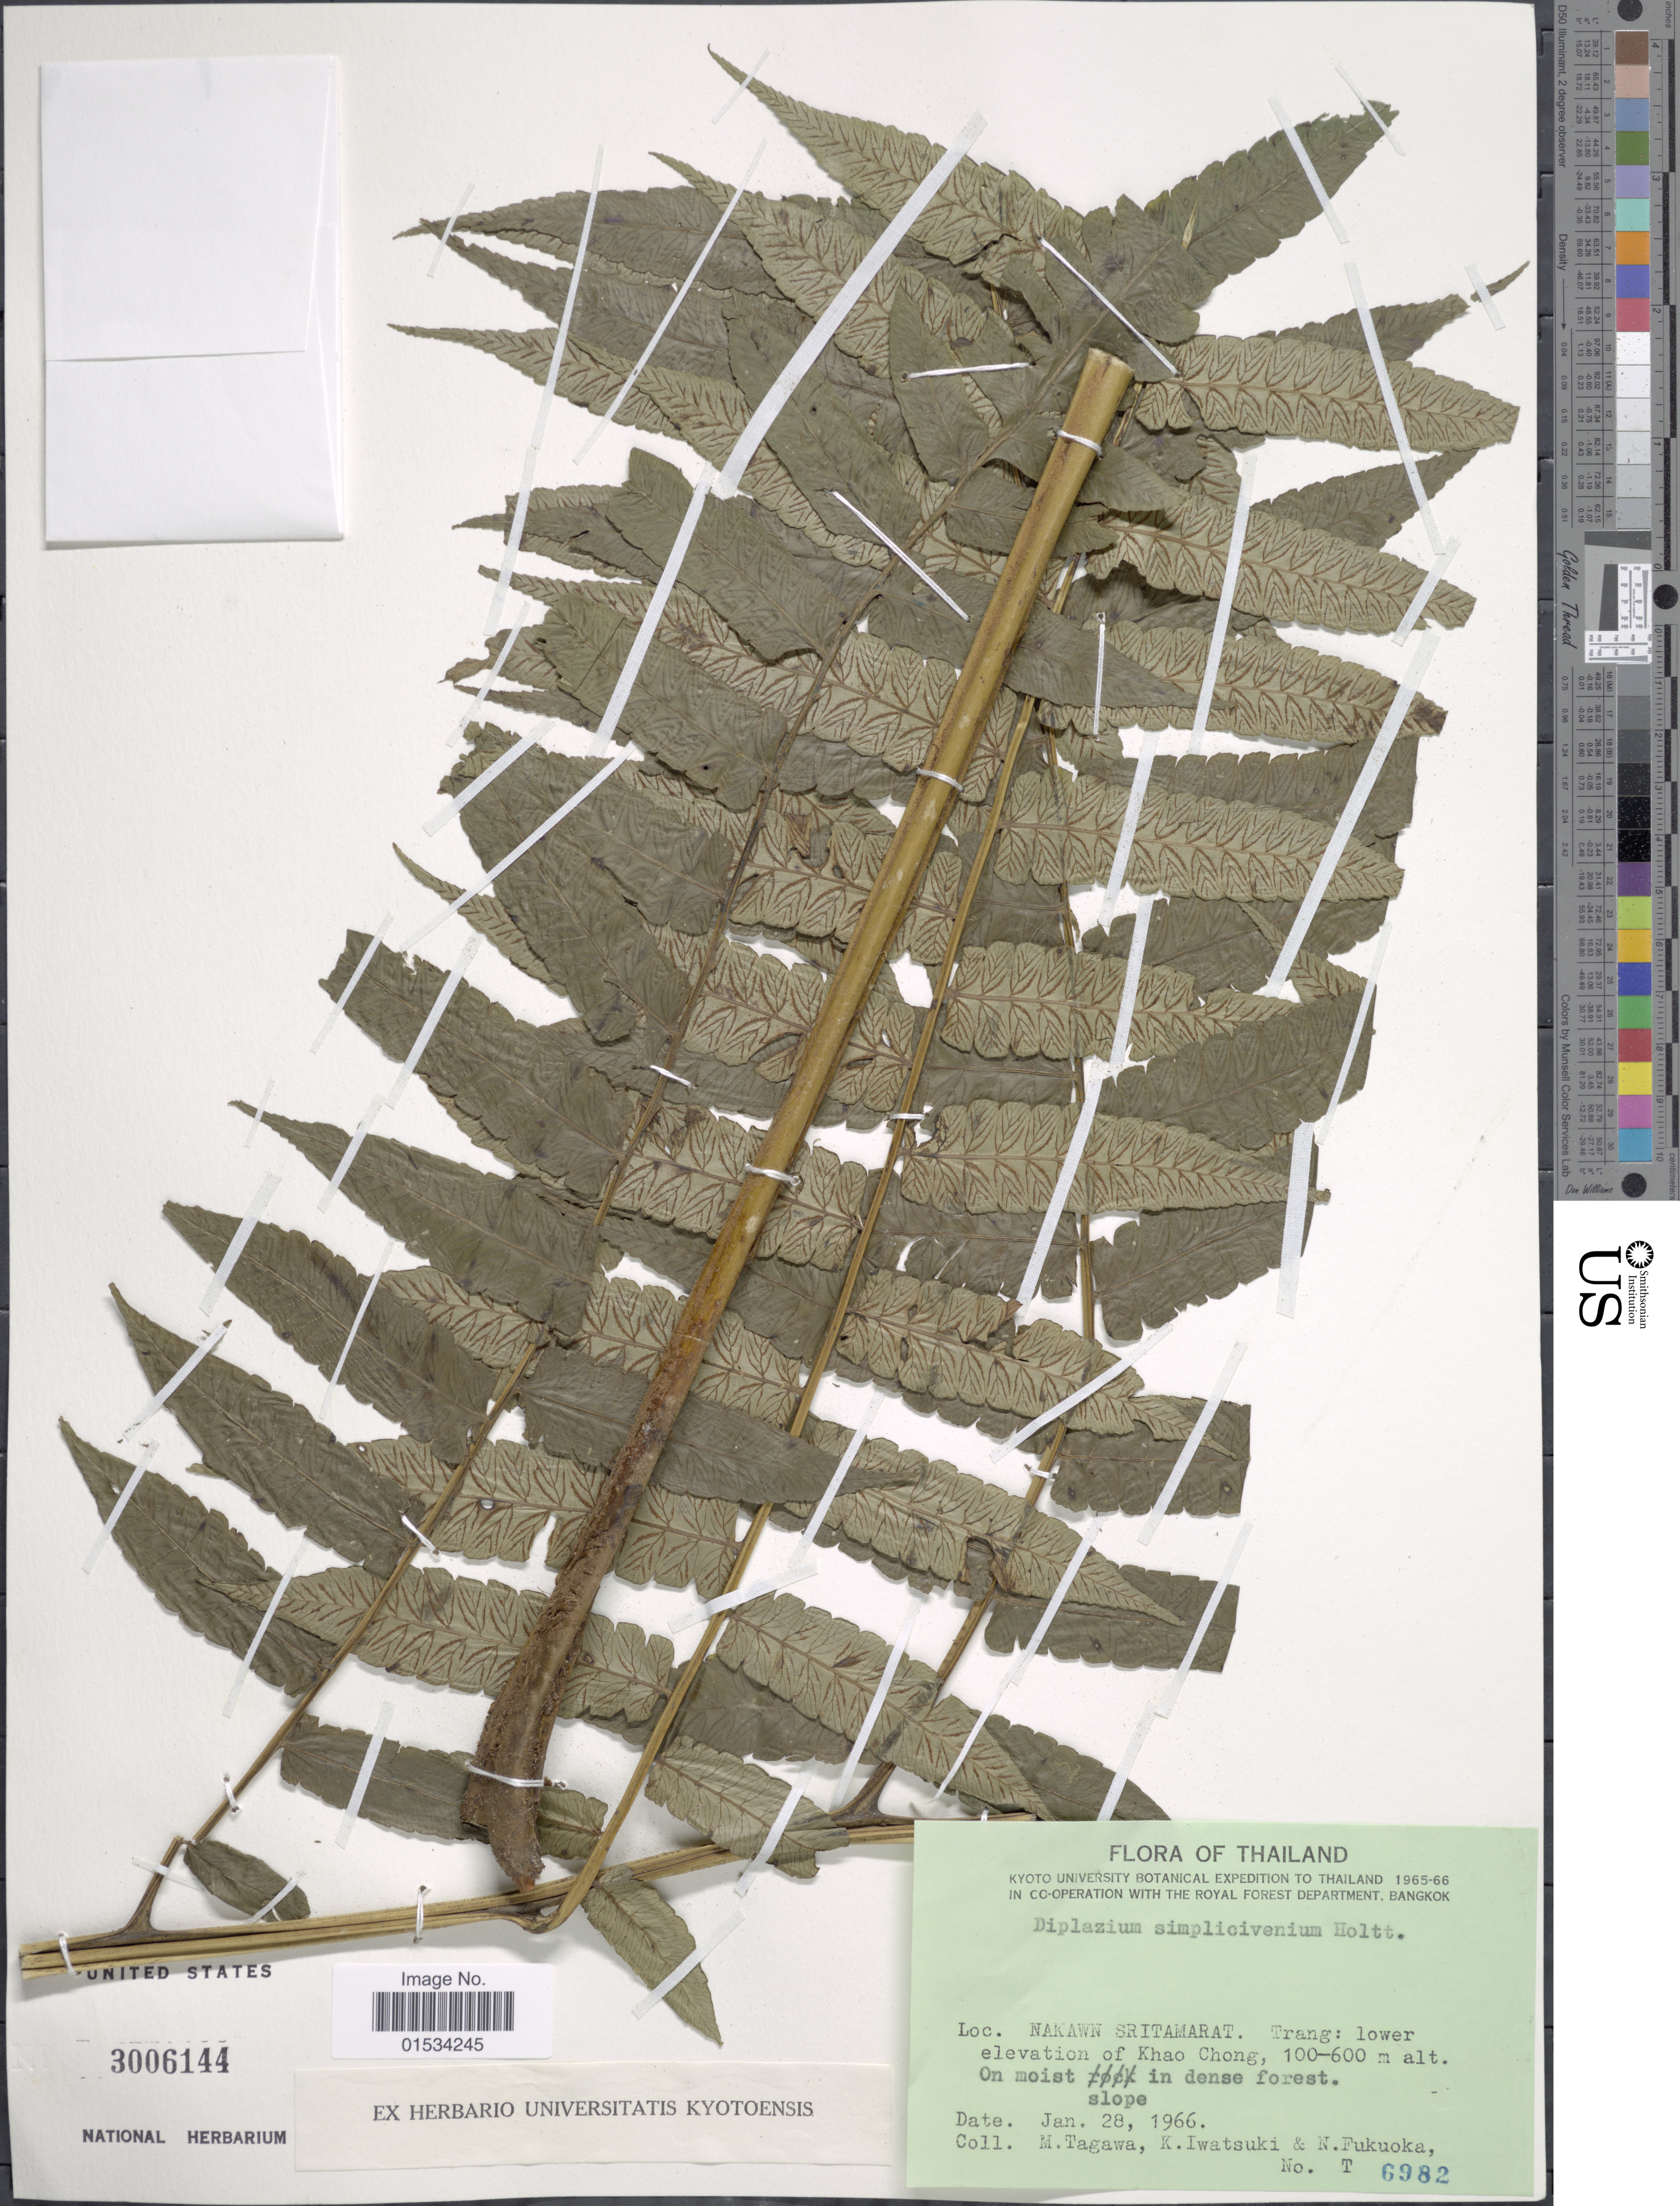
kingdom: Plantae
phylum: Tracheophyta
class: Polypodiopsida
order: Polypodiales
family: Athyriaceae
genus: Diplazium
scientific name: Diplazium simplicivenium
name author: Holttum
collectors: M. Tagawa, K. Iwatsuki & N. Fukuoka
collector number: T 6982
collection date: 1966-01-28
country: Thailand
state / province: Trang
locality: Nakawn Srimarat, Khao Chong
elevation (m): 100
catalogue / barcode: US 3006144